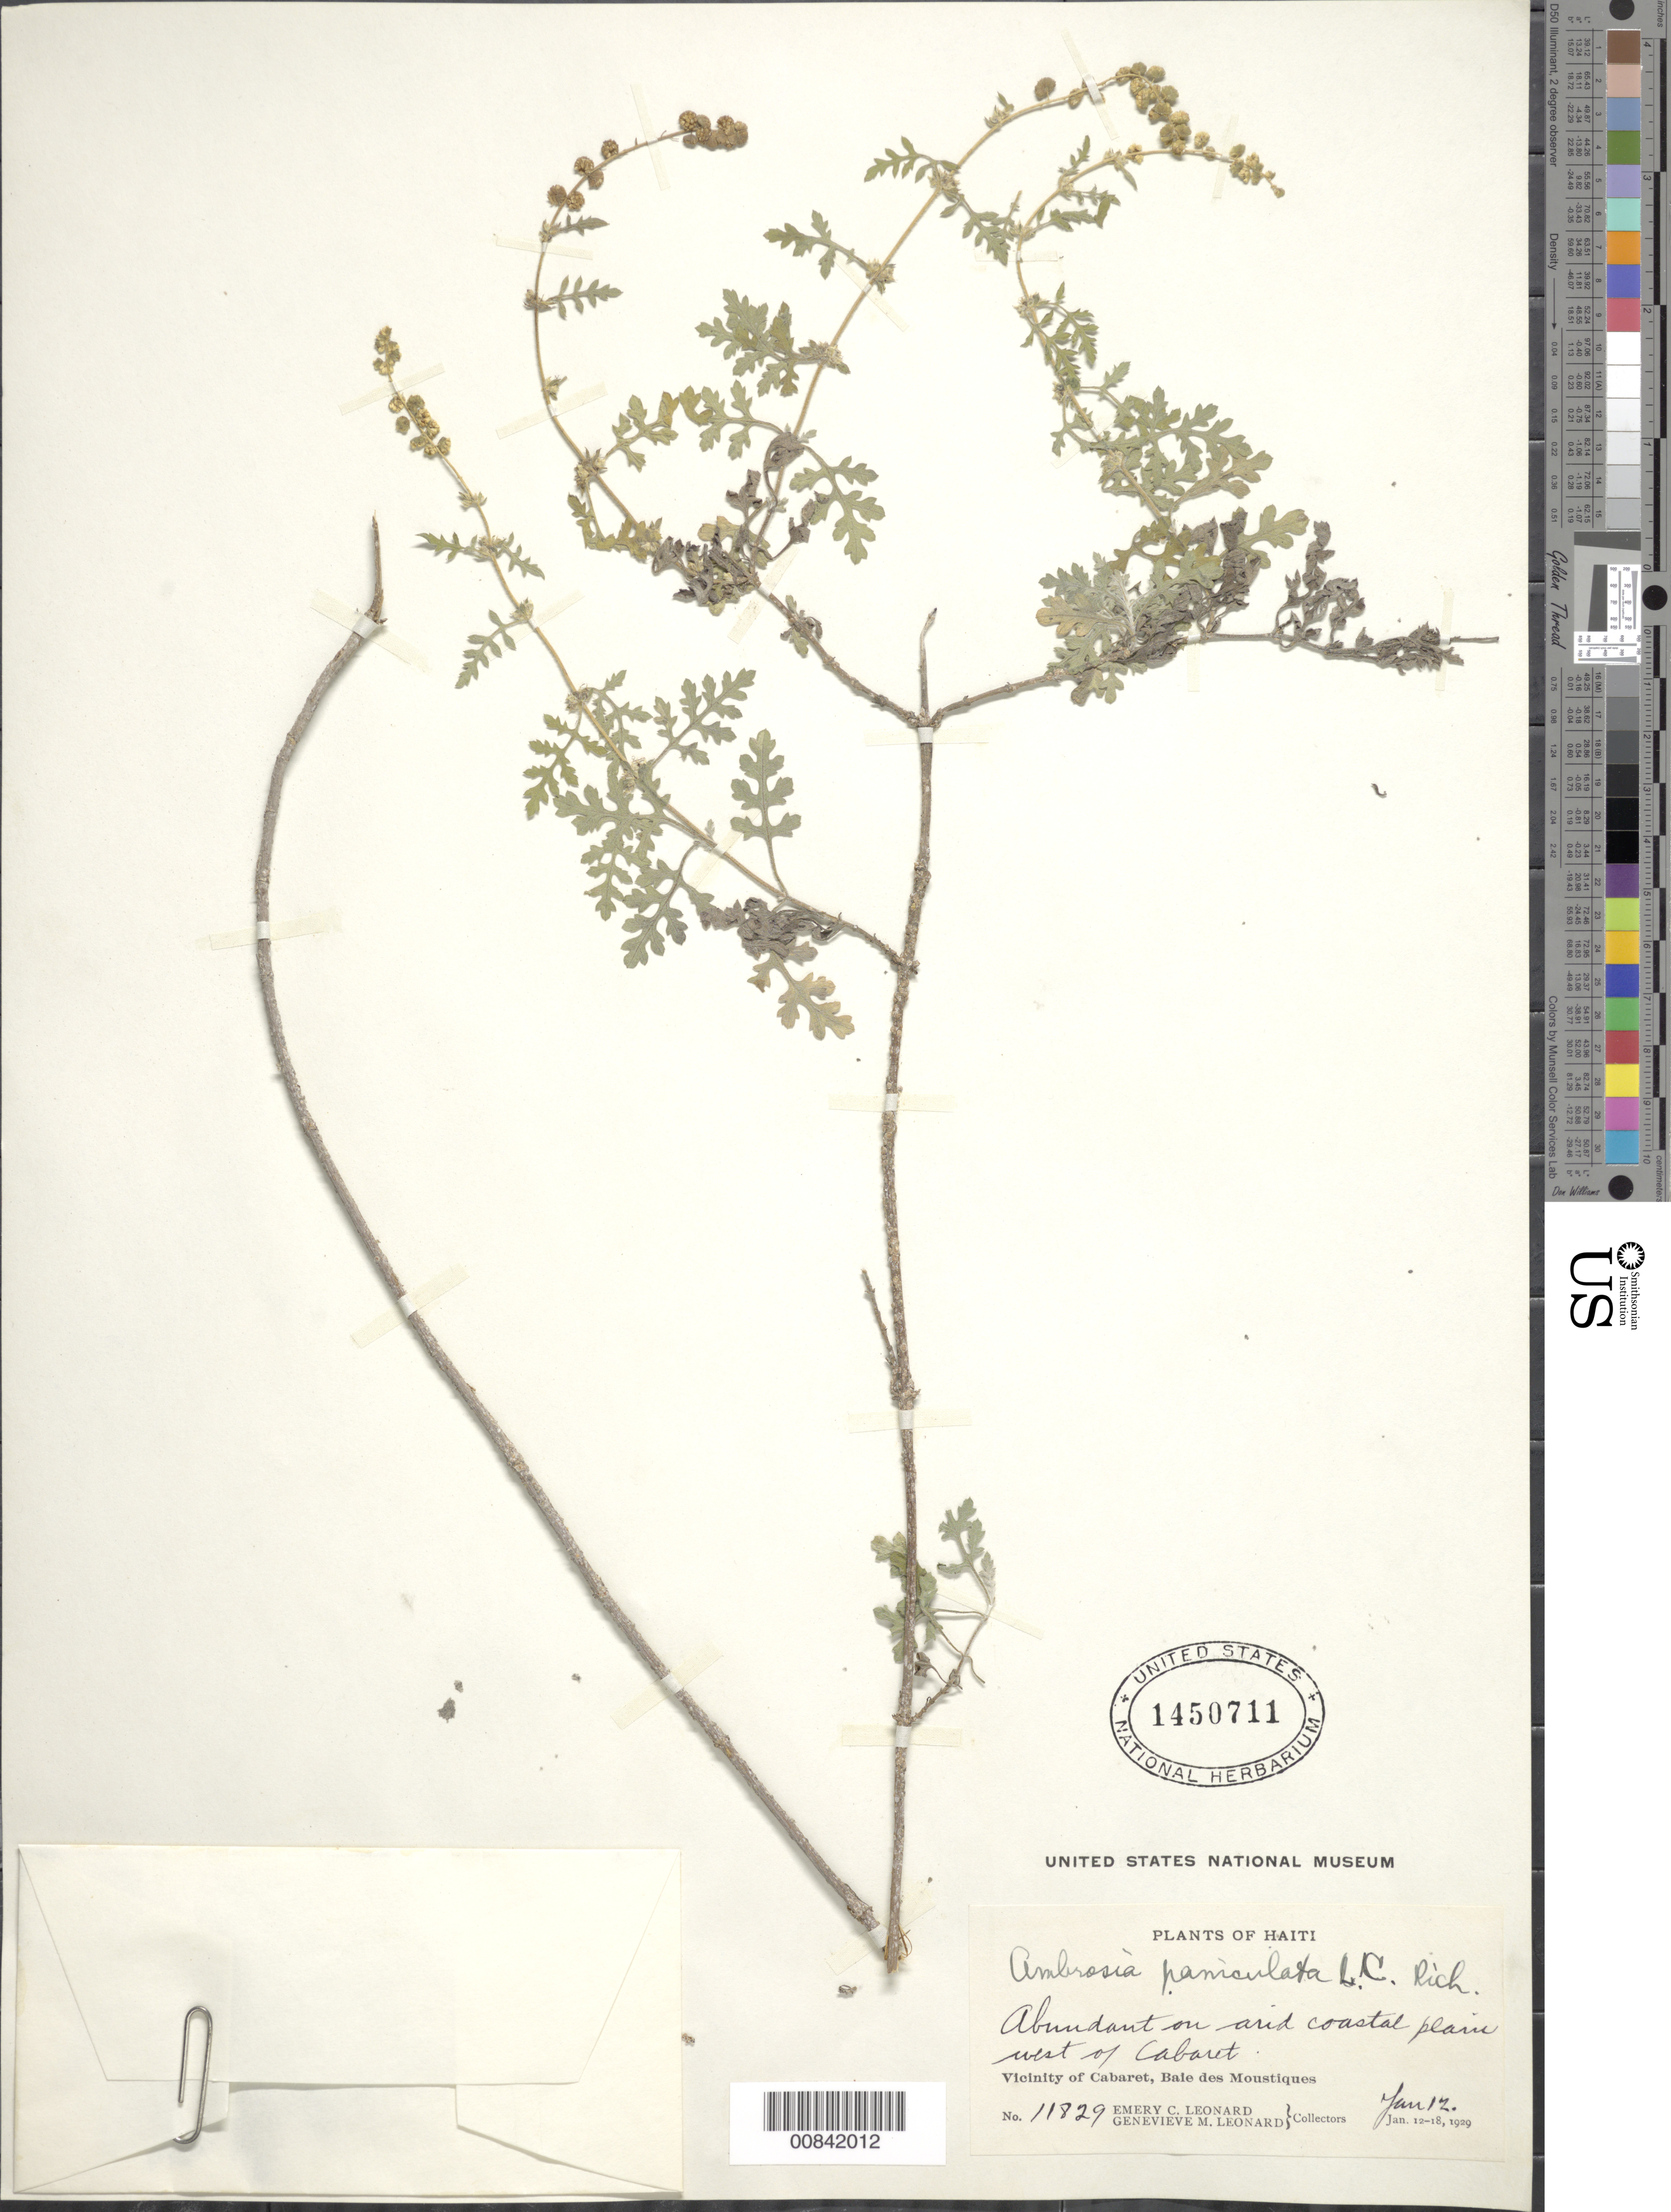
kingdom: Plantae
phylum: Tracheophyta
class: Magnoliopsida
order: Asterales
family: Asteraceae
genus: Ambrosia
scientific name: Ambrosia paniculata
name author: Michx.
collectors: E. C. Leonard & G. M. Leonard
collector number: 11829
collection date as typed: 12 Jan 1929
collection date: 1929-01-12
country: Haiti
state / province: Nord-Ouest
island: Hispaniola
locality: Vicinity of Cabaret, Baie des Moustiques, W of city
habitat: Arid coastal plain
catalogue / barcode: US 1450711